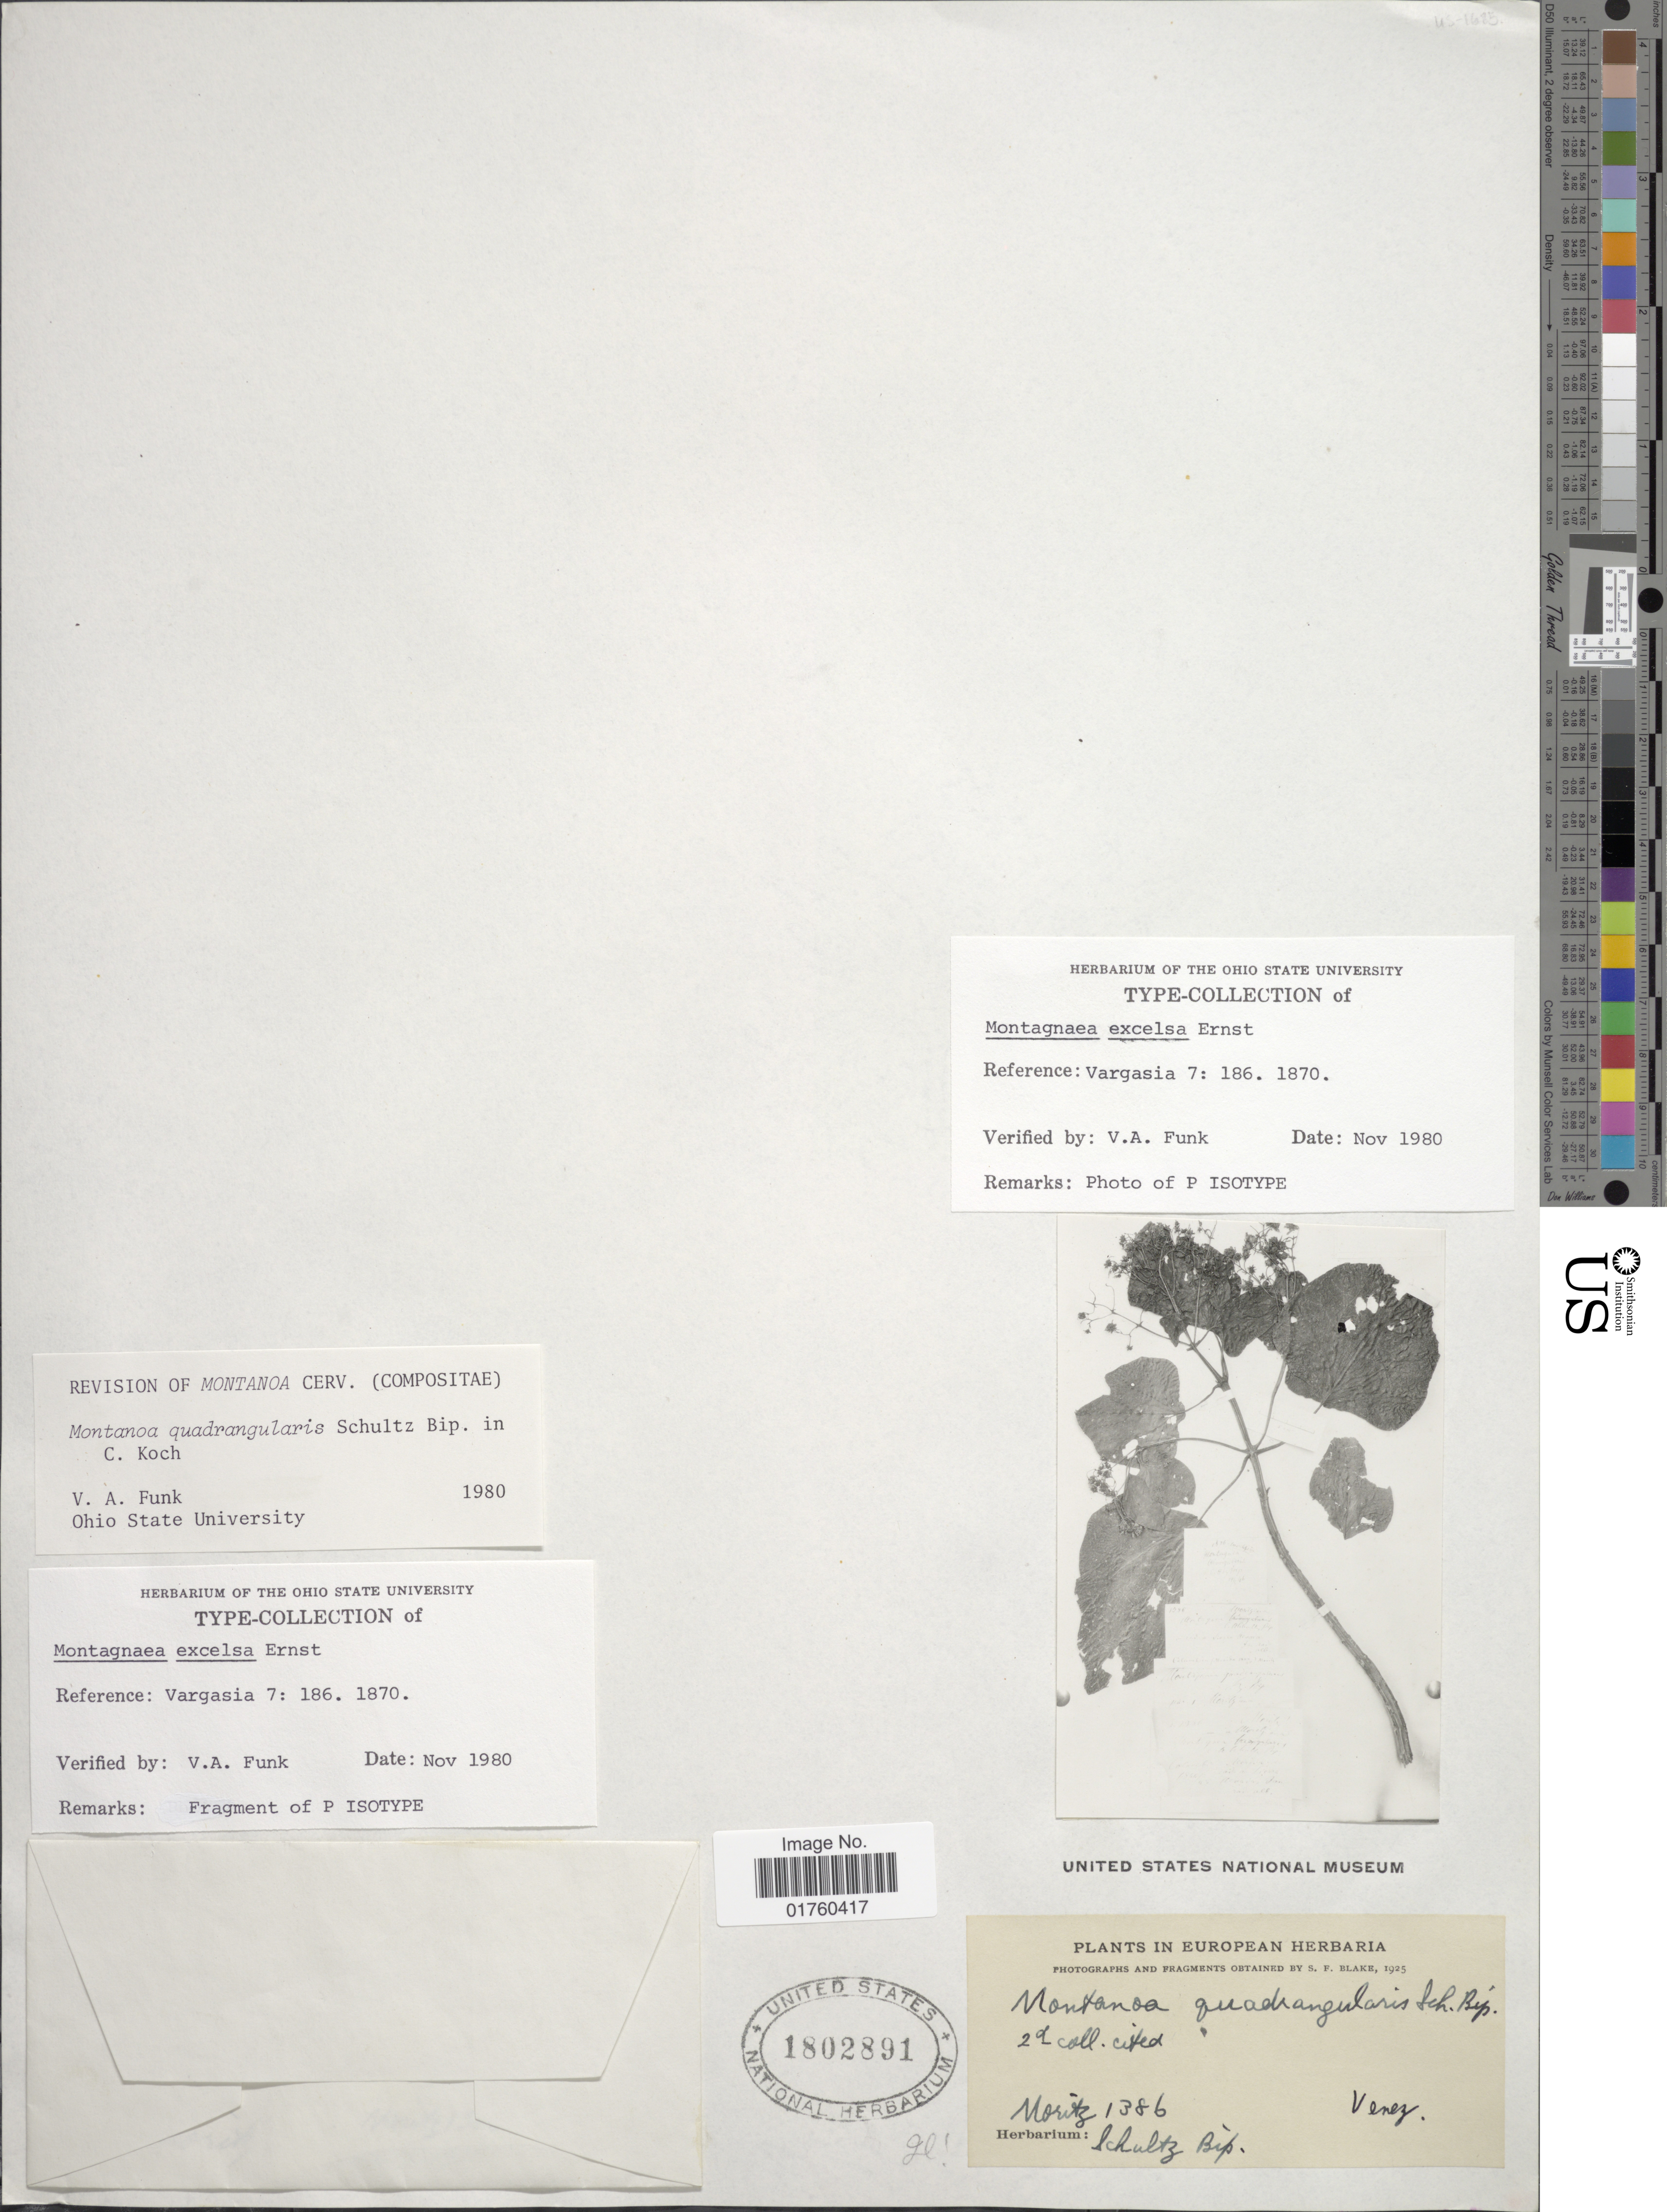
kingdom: Plantae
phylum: Tracheophyta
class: Magnoliopsida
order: Asterales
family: Asteraceae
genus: Montanoa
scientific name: Montanoa quadrangularis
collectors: Moritz, --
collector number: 1386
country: Venezuela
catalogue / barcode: US 1802891